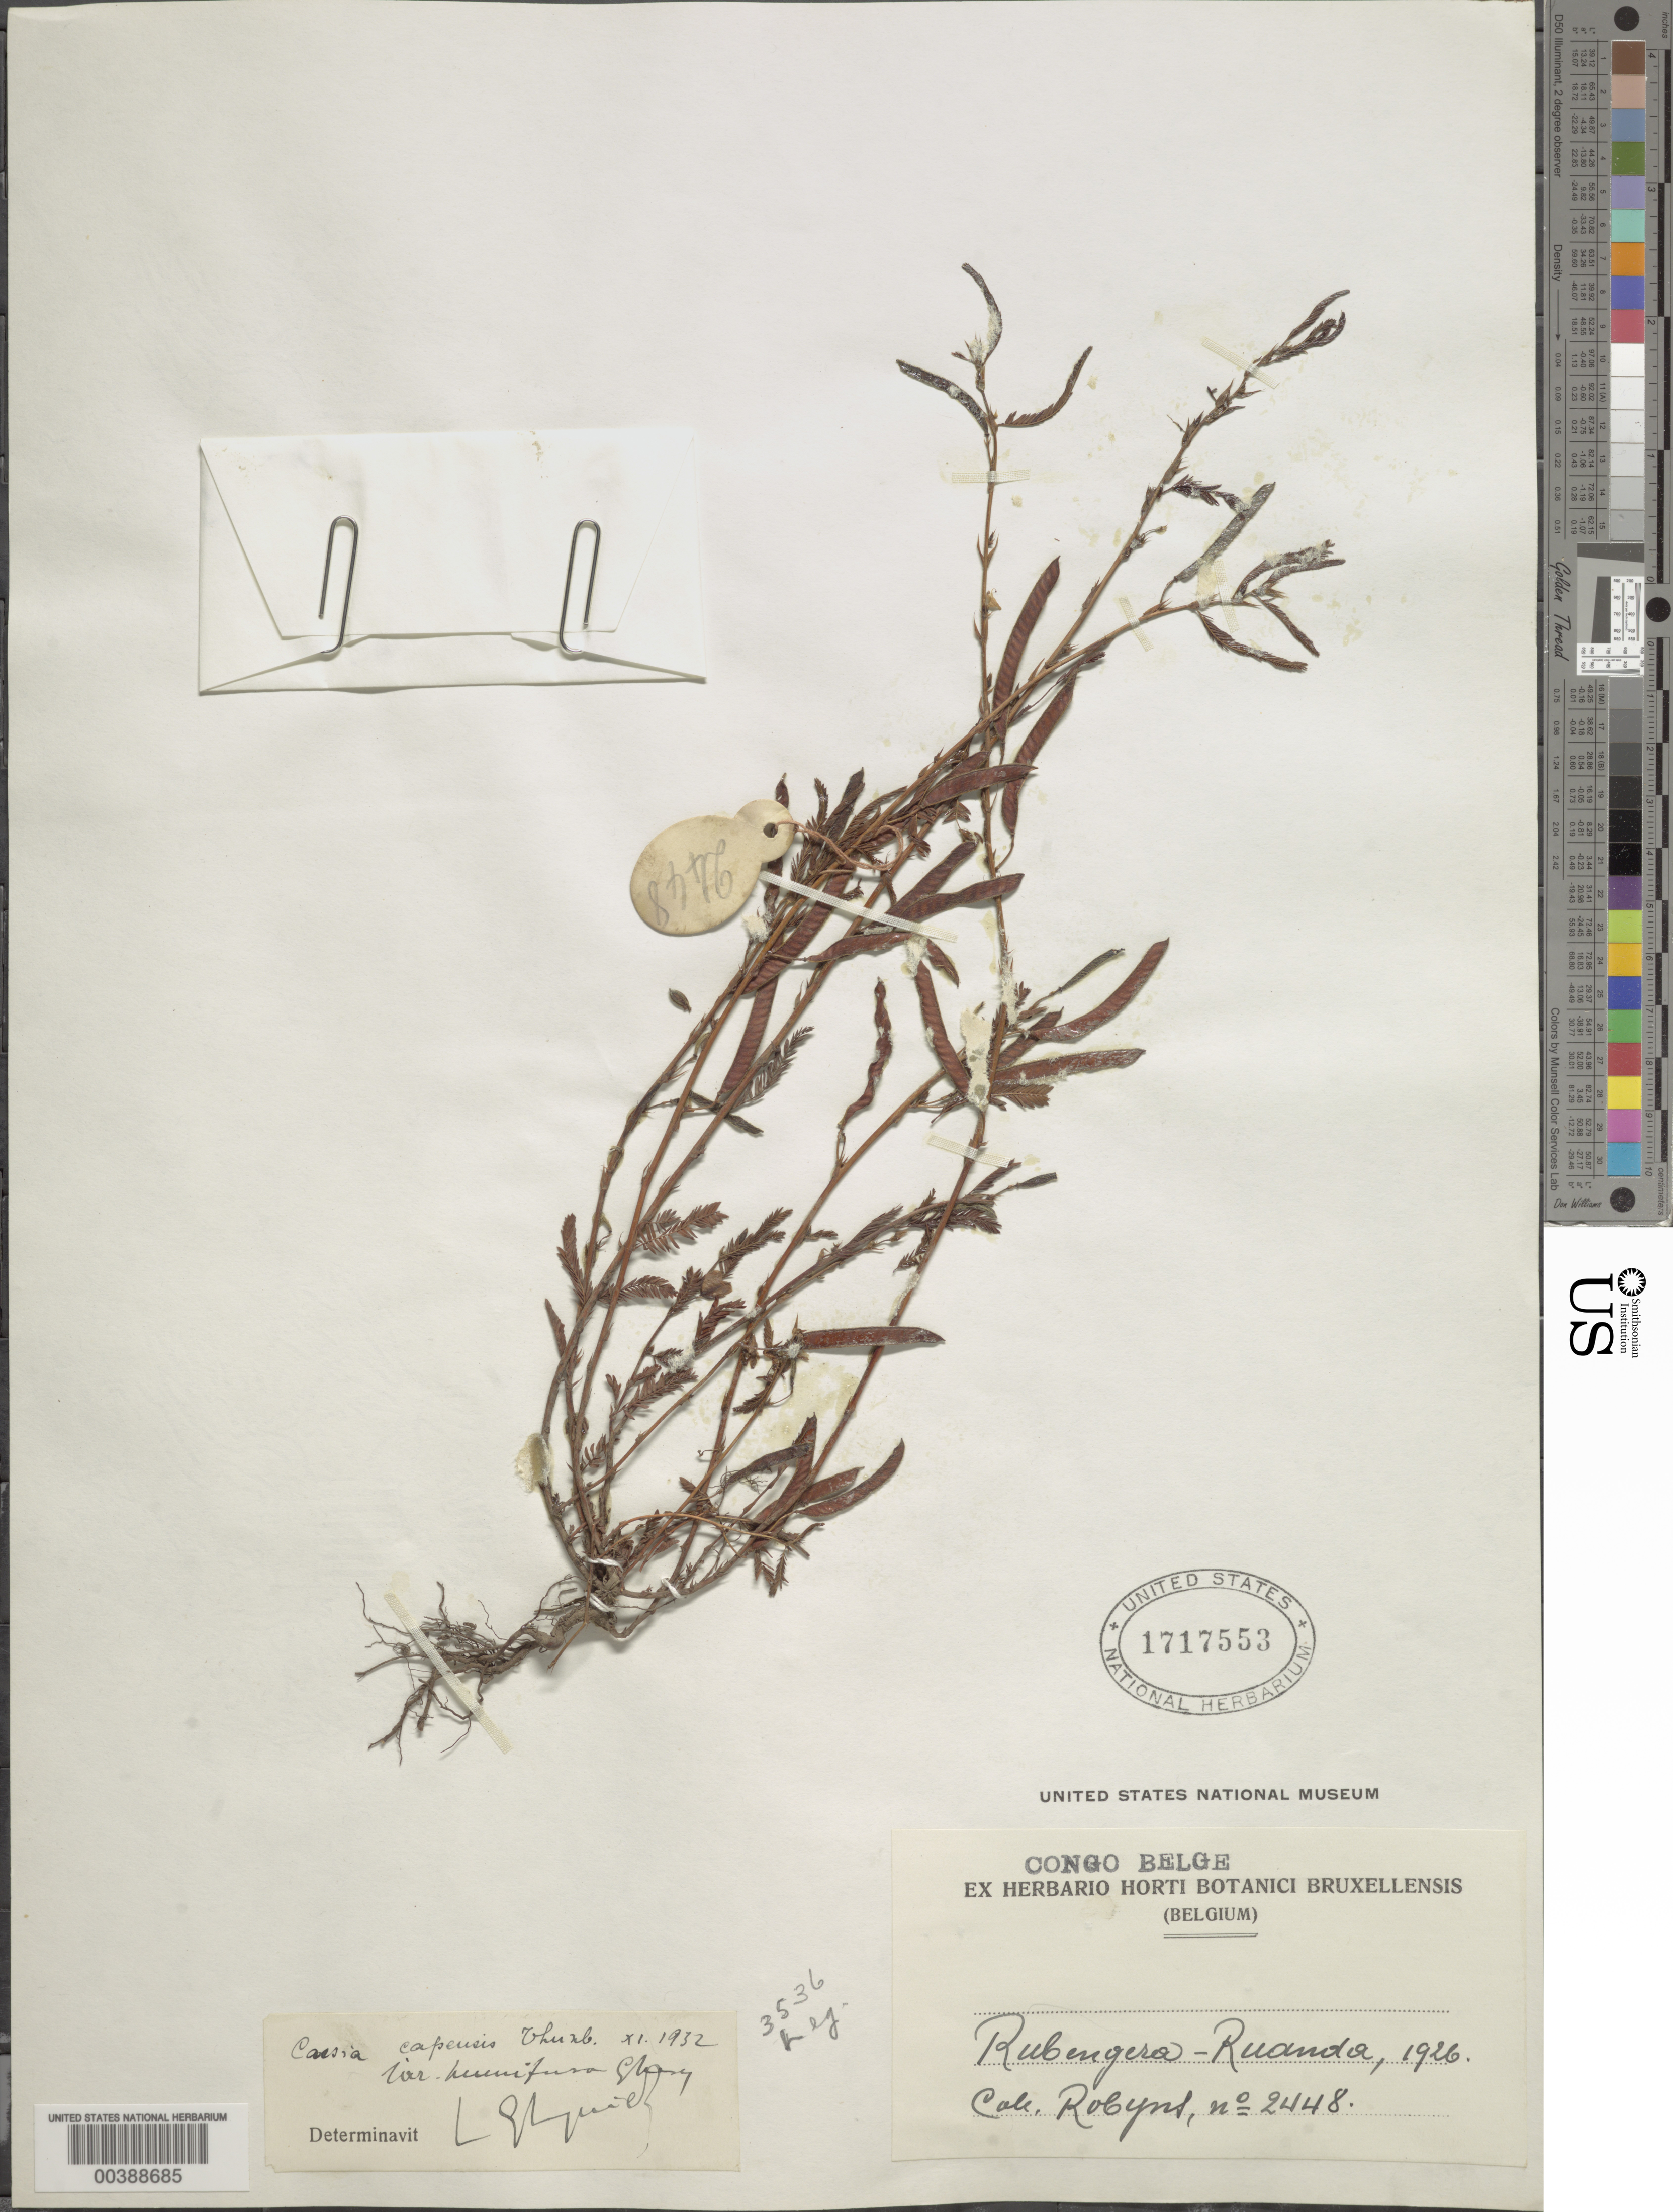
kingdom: Plantae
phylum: Tracheophyta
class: Magnoliopsida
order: Fabales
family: Fabaceae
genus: Chamaecrista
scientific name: Chamaecrista capensis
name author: (Thunb.) E. Mey.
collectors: F. Robyns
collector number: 2448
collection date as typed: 1926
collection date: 1926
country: Rwanda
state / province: Ouest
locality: Rubengera-ruanda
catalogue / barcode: US 1717553